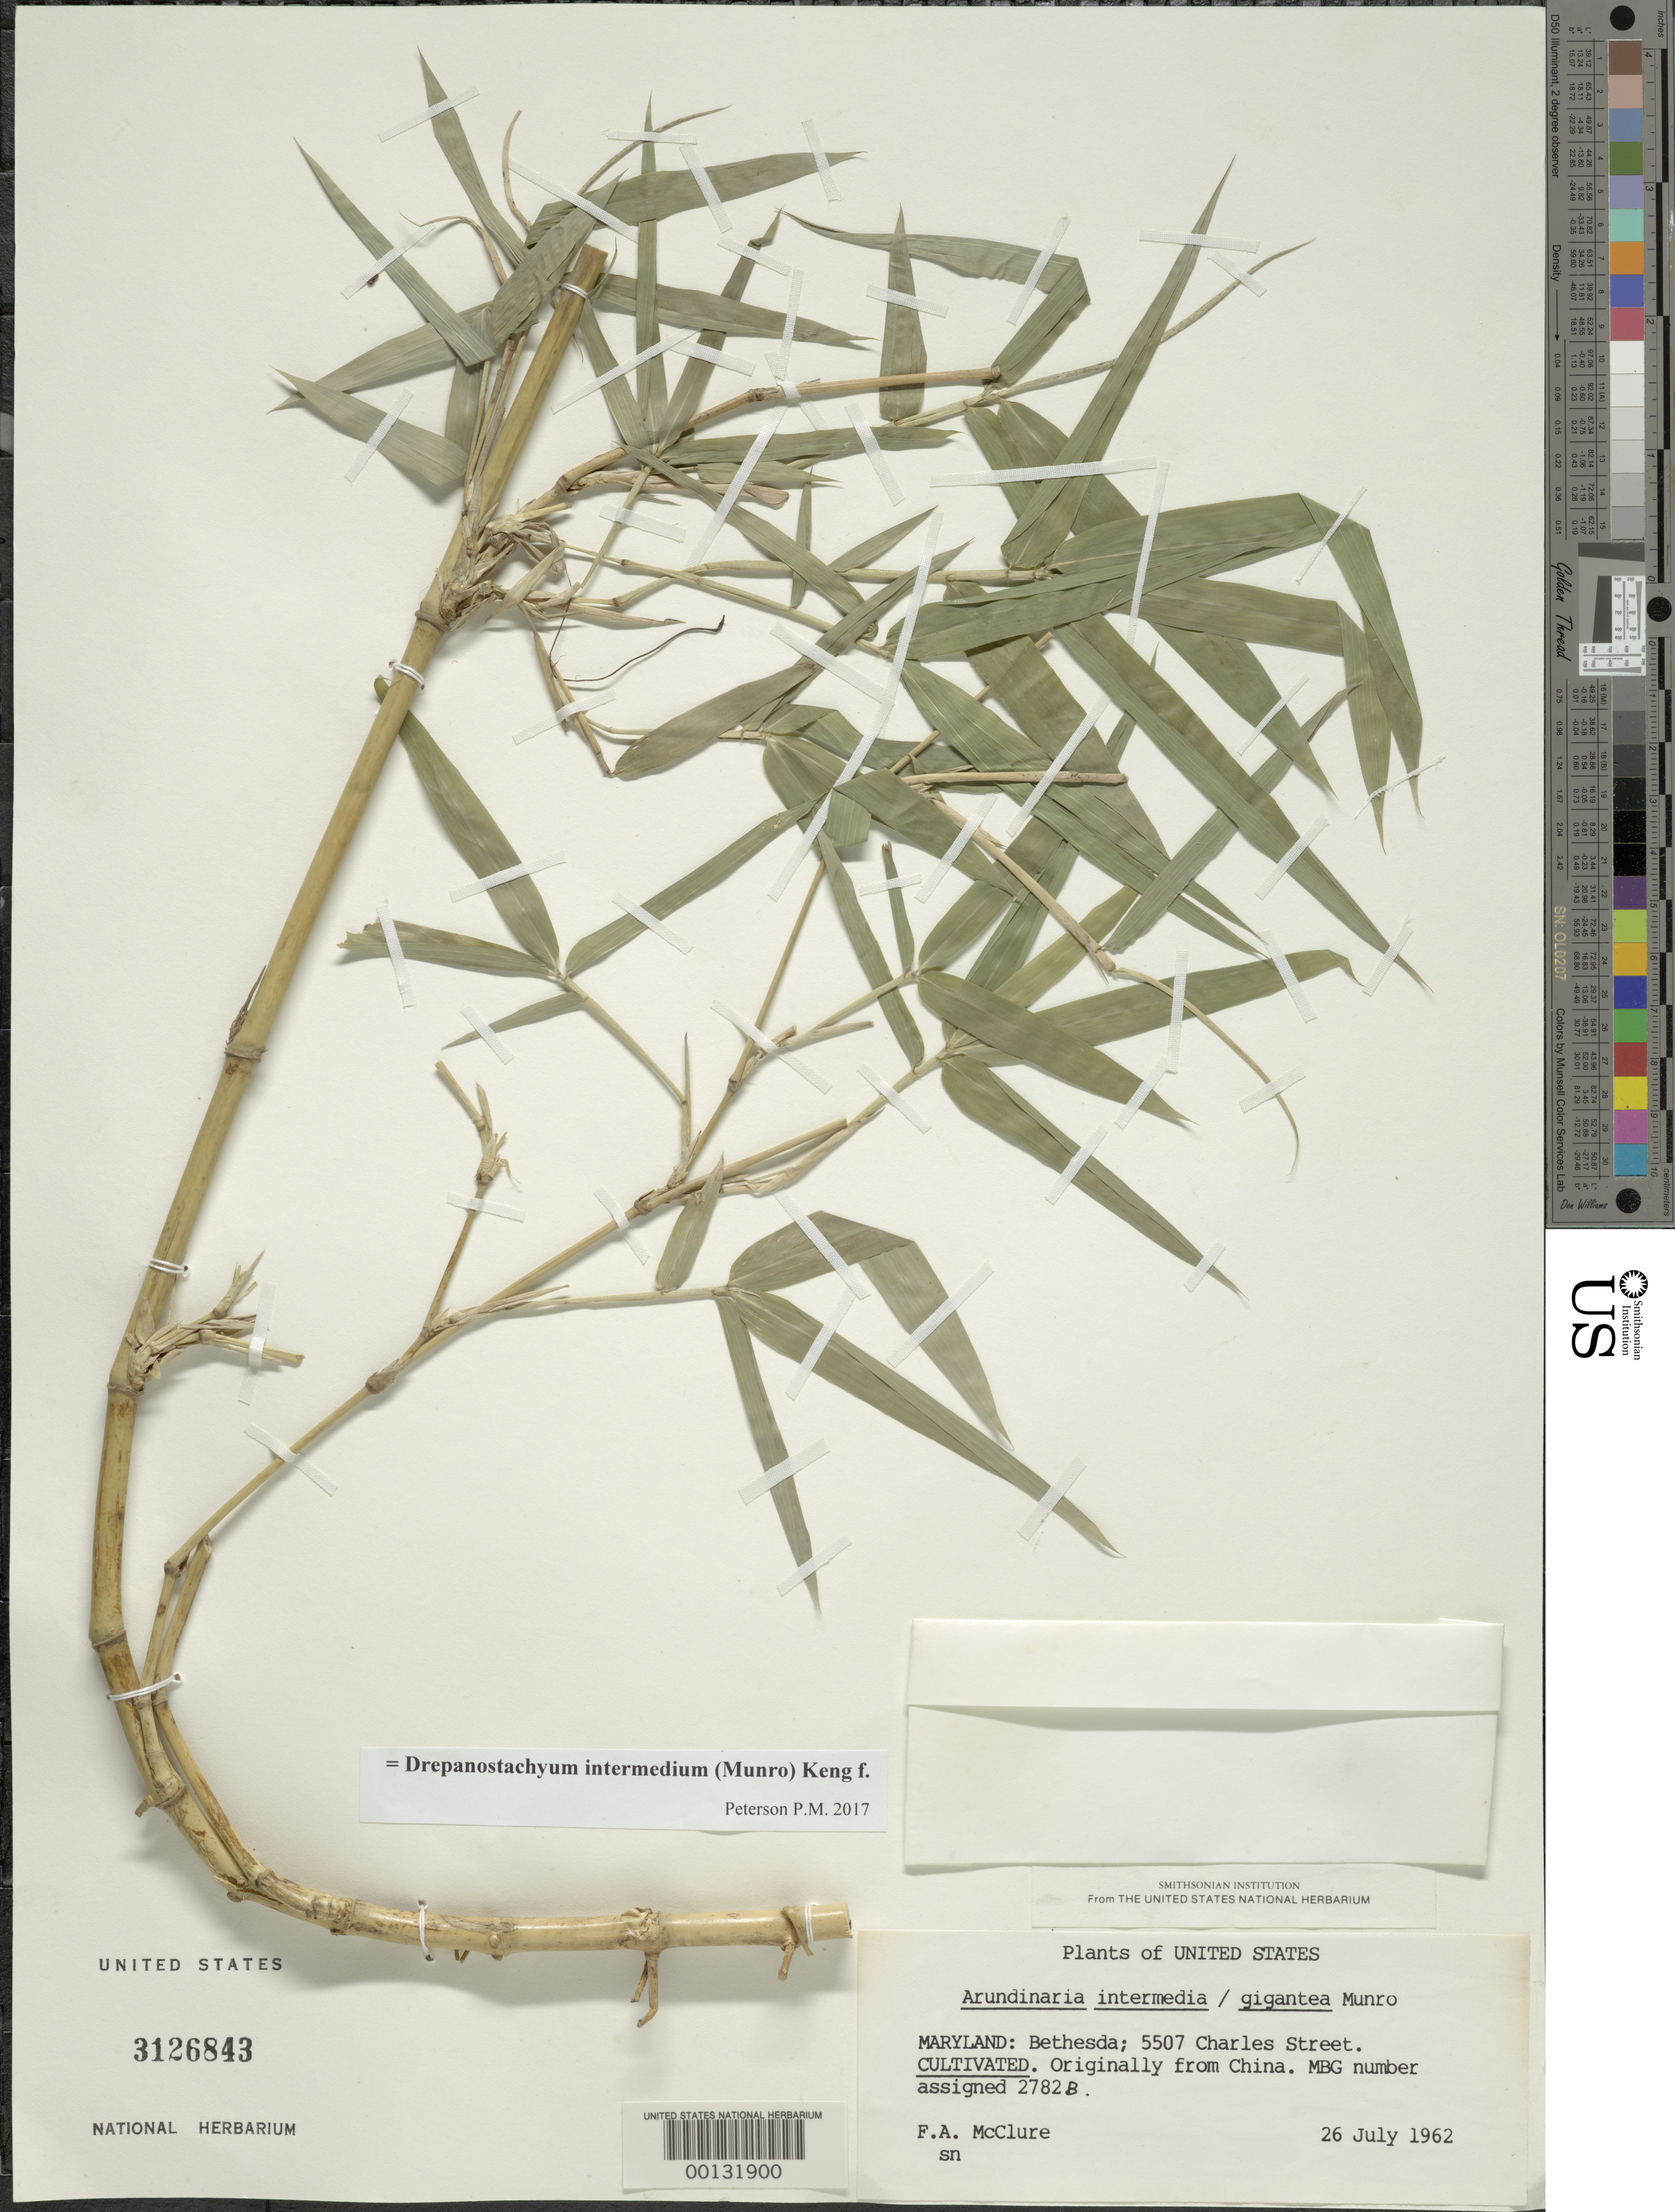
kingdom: Plantae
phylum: Tracheophyta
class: Liliopsida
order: Poales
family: Poaceae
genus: Drepanostachyum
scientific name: Drepanostachyum intermedium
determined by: Poaceae Reorganization Project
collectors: F. A. McClure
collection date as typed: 26 Jul 1962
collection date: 1962-07-26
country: United States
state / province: Maryland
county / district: Montgomery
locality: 5507 Charles Street, Bethesda (McClure's garden)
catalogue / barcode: US 3126843